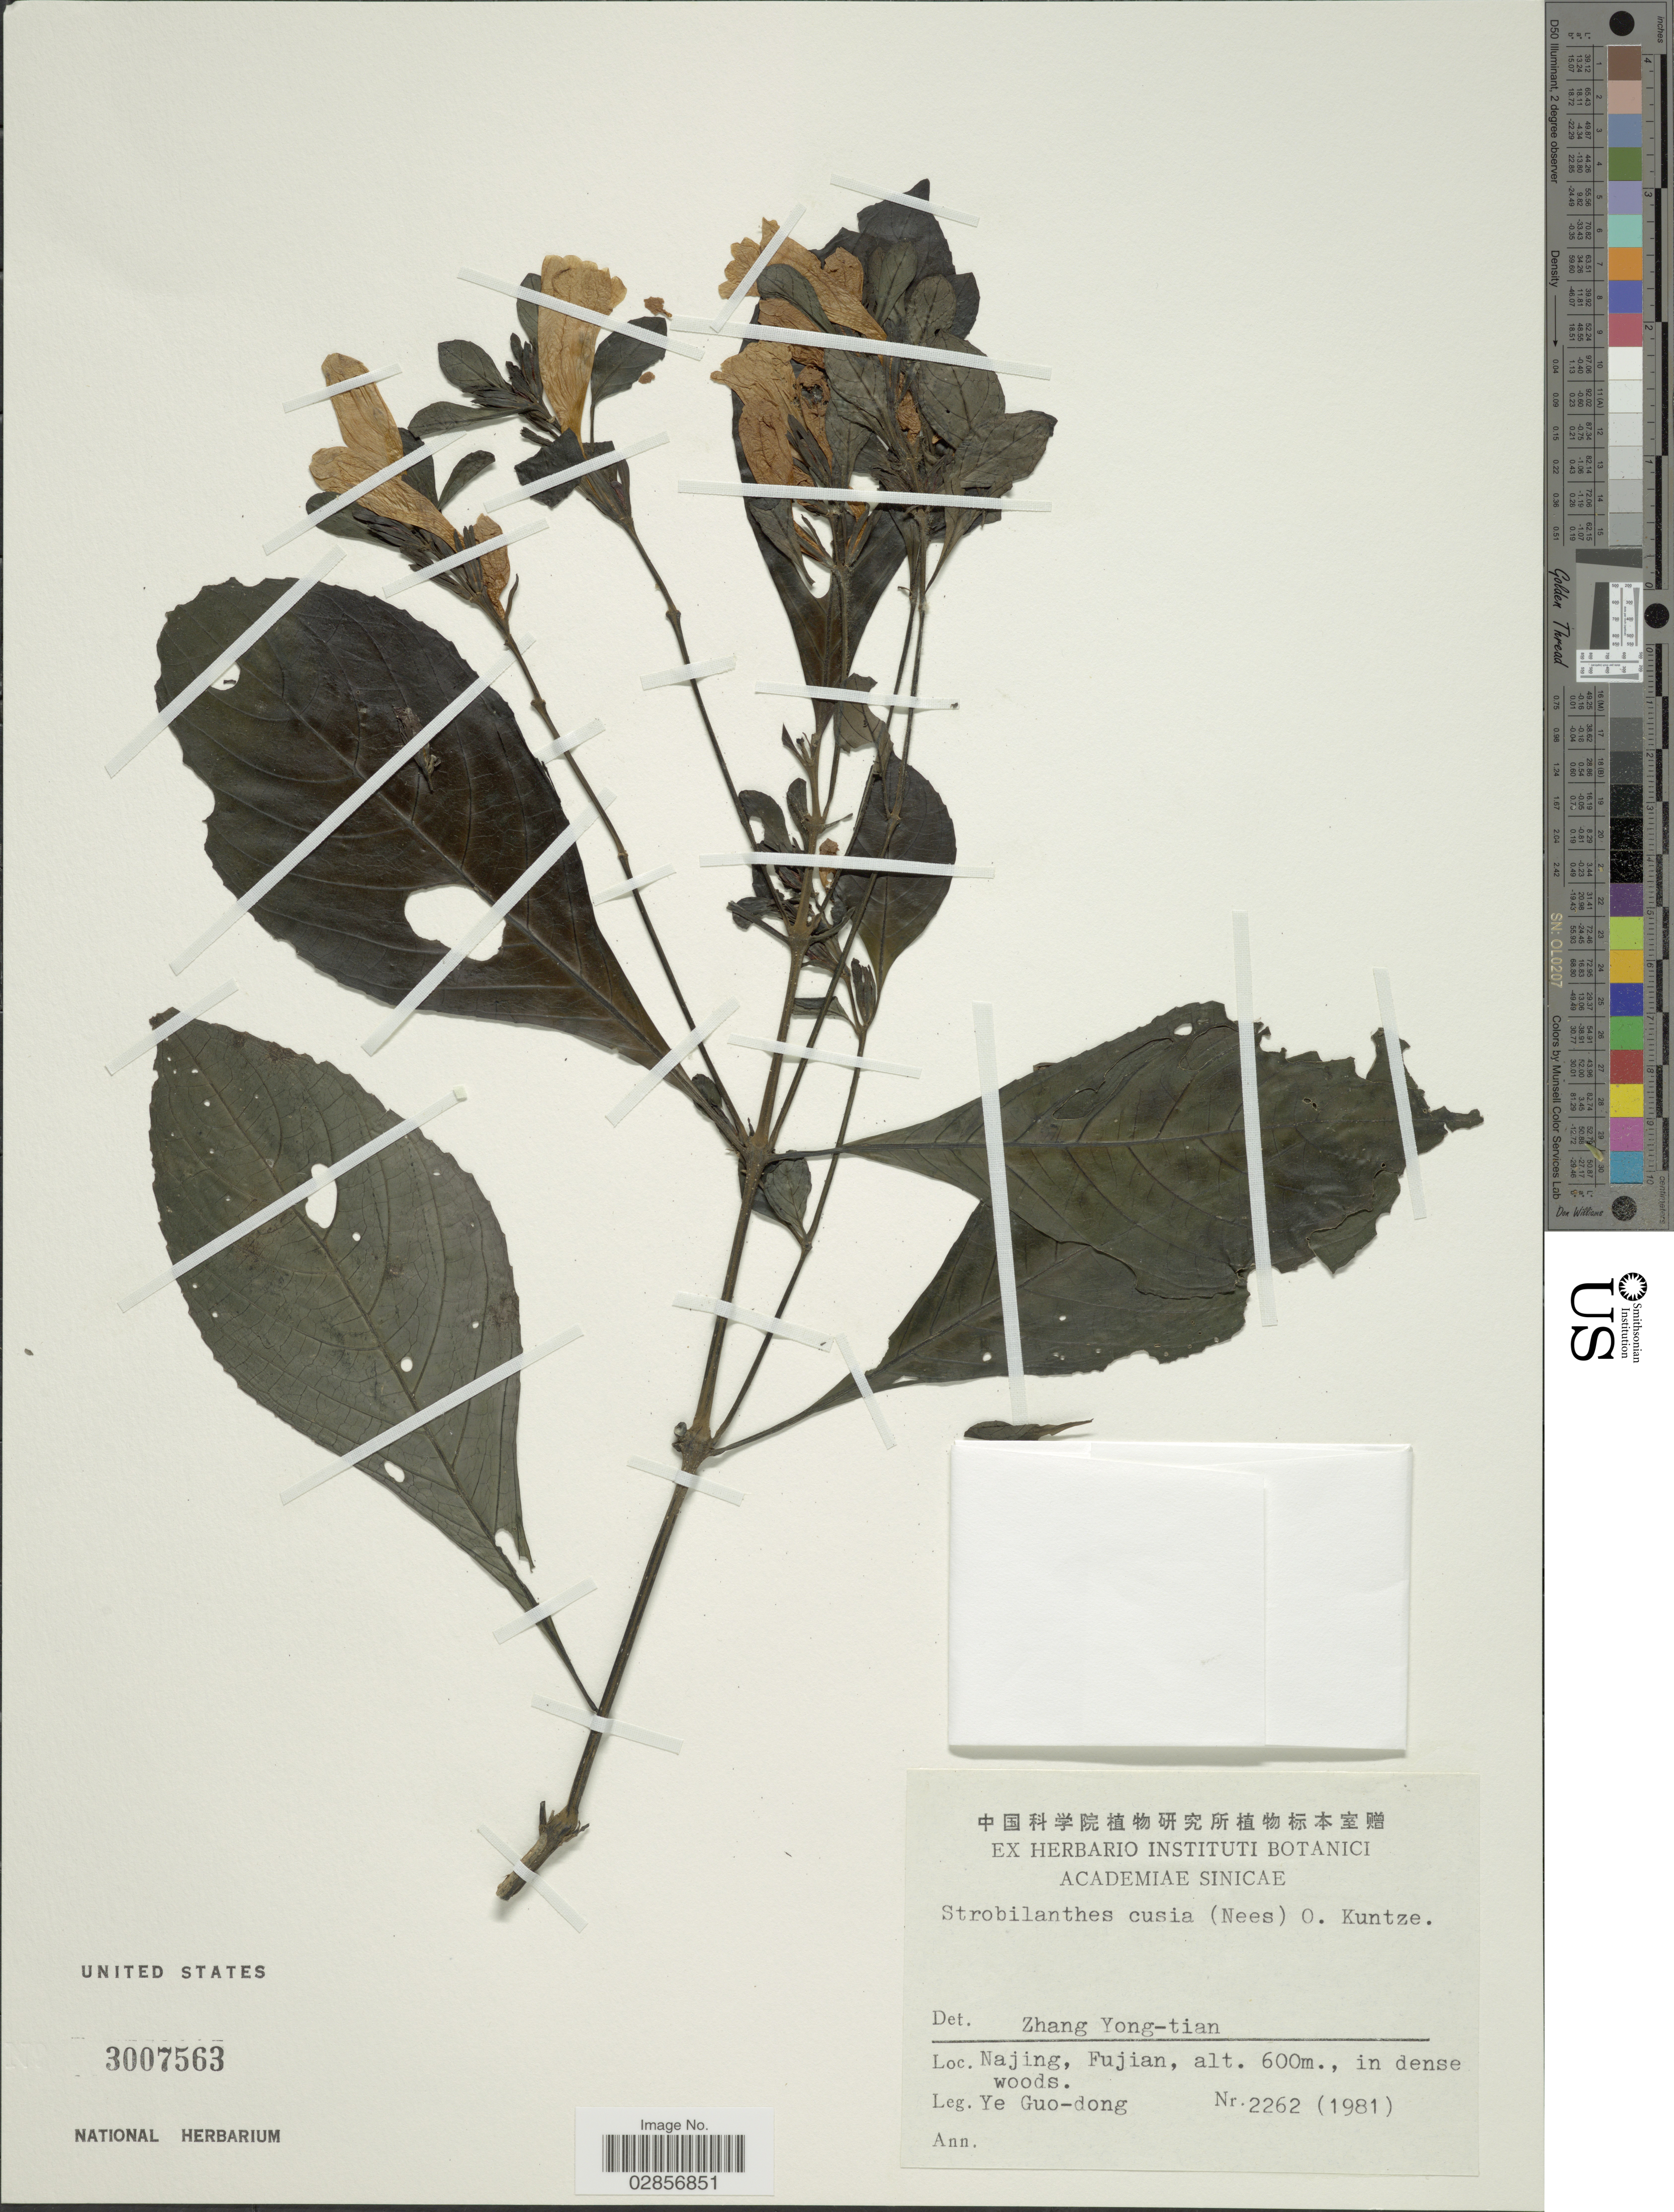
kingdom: Plantae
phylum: Tracheophyta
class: Magnoliopsida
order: Lamiales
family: Acanthaceae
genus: Baphicacanthus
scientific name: Baphicacanthus cusia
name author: (Nees) Bremek.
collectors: Y. Guo-dong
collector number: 2262 (1981)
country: China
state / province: Fujian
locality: Najing.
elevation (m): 600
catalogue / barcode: US 3007563